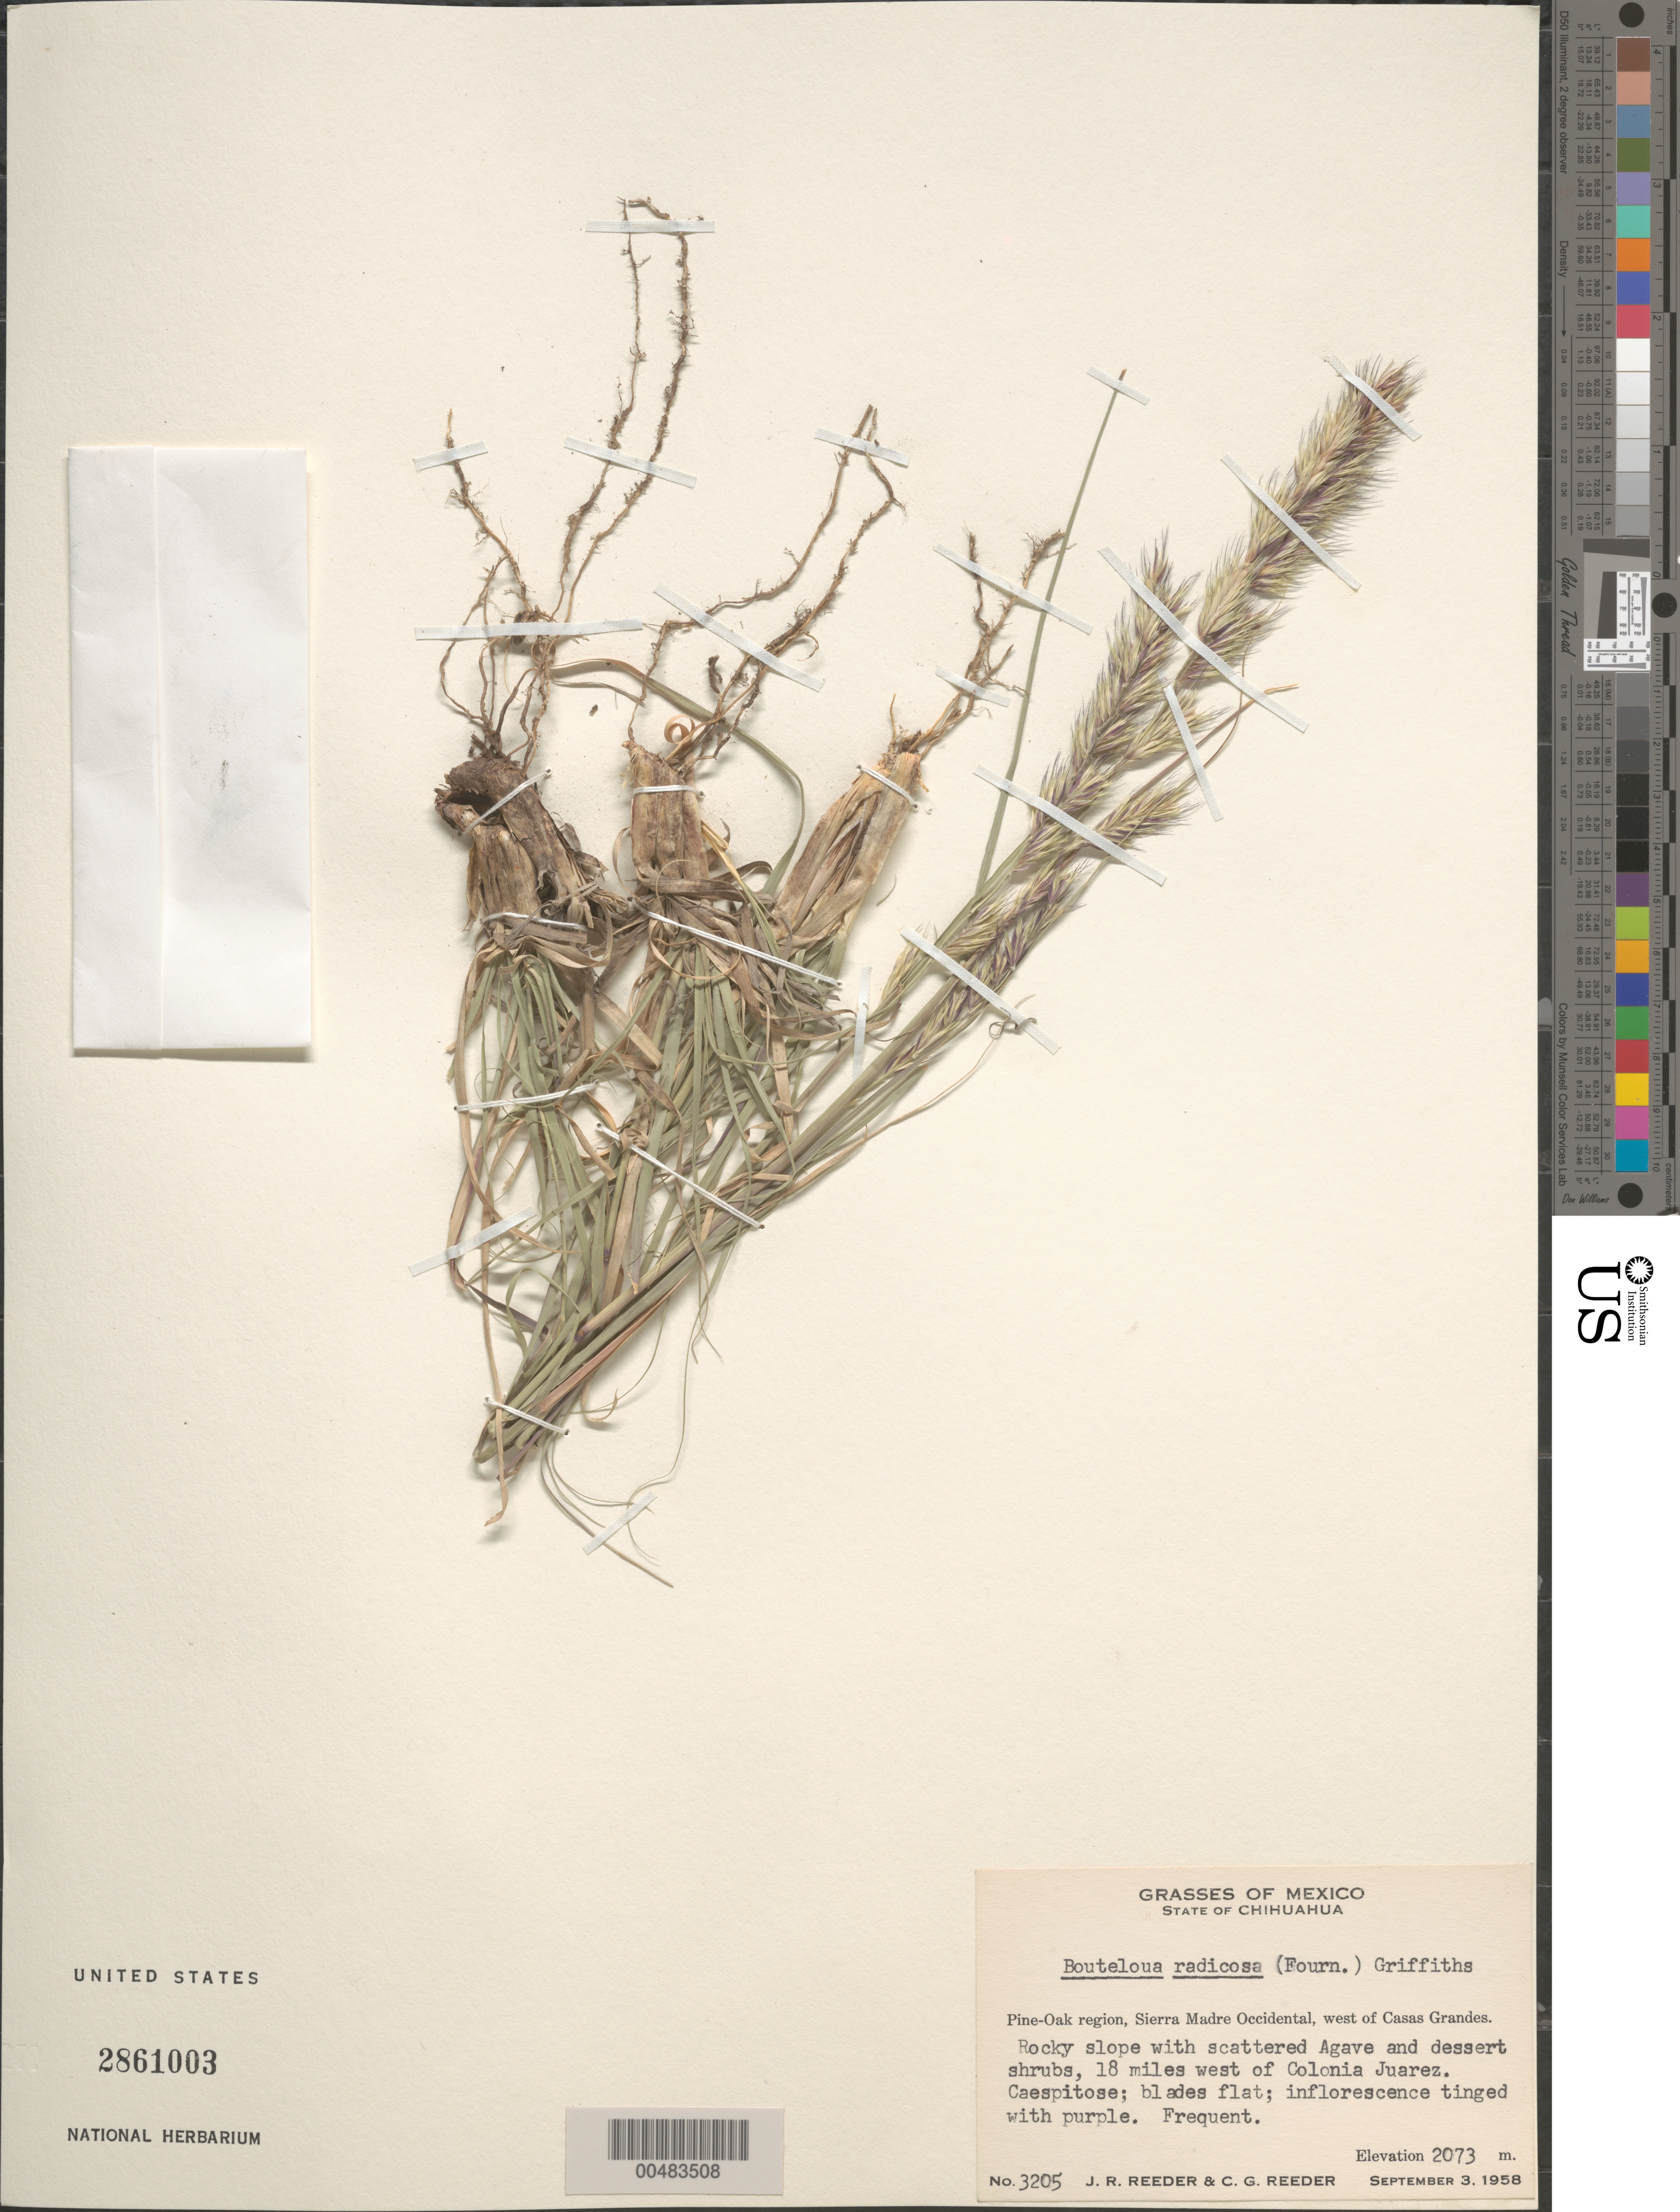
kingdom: Plantae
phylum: Tracheophyta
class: Liliopsida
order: Poales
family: Poaceae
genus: Bouteloua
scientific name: Bouteloua radicosa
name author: (E. Fourn.) Griffiths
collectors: J. R. Reeder & C. G. Reeder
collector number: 3205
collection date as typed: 3 Sep 1958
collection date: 1958-09-03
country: Mexico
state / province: Chihuahua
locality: Pine-Oak region, Sierra Madre Occidental, W of Casas Grandes, 18 mi W of Colonia Juarez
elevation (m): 2073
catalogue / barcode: US 2861003